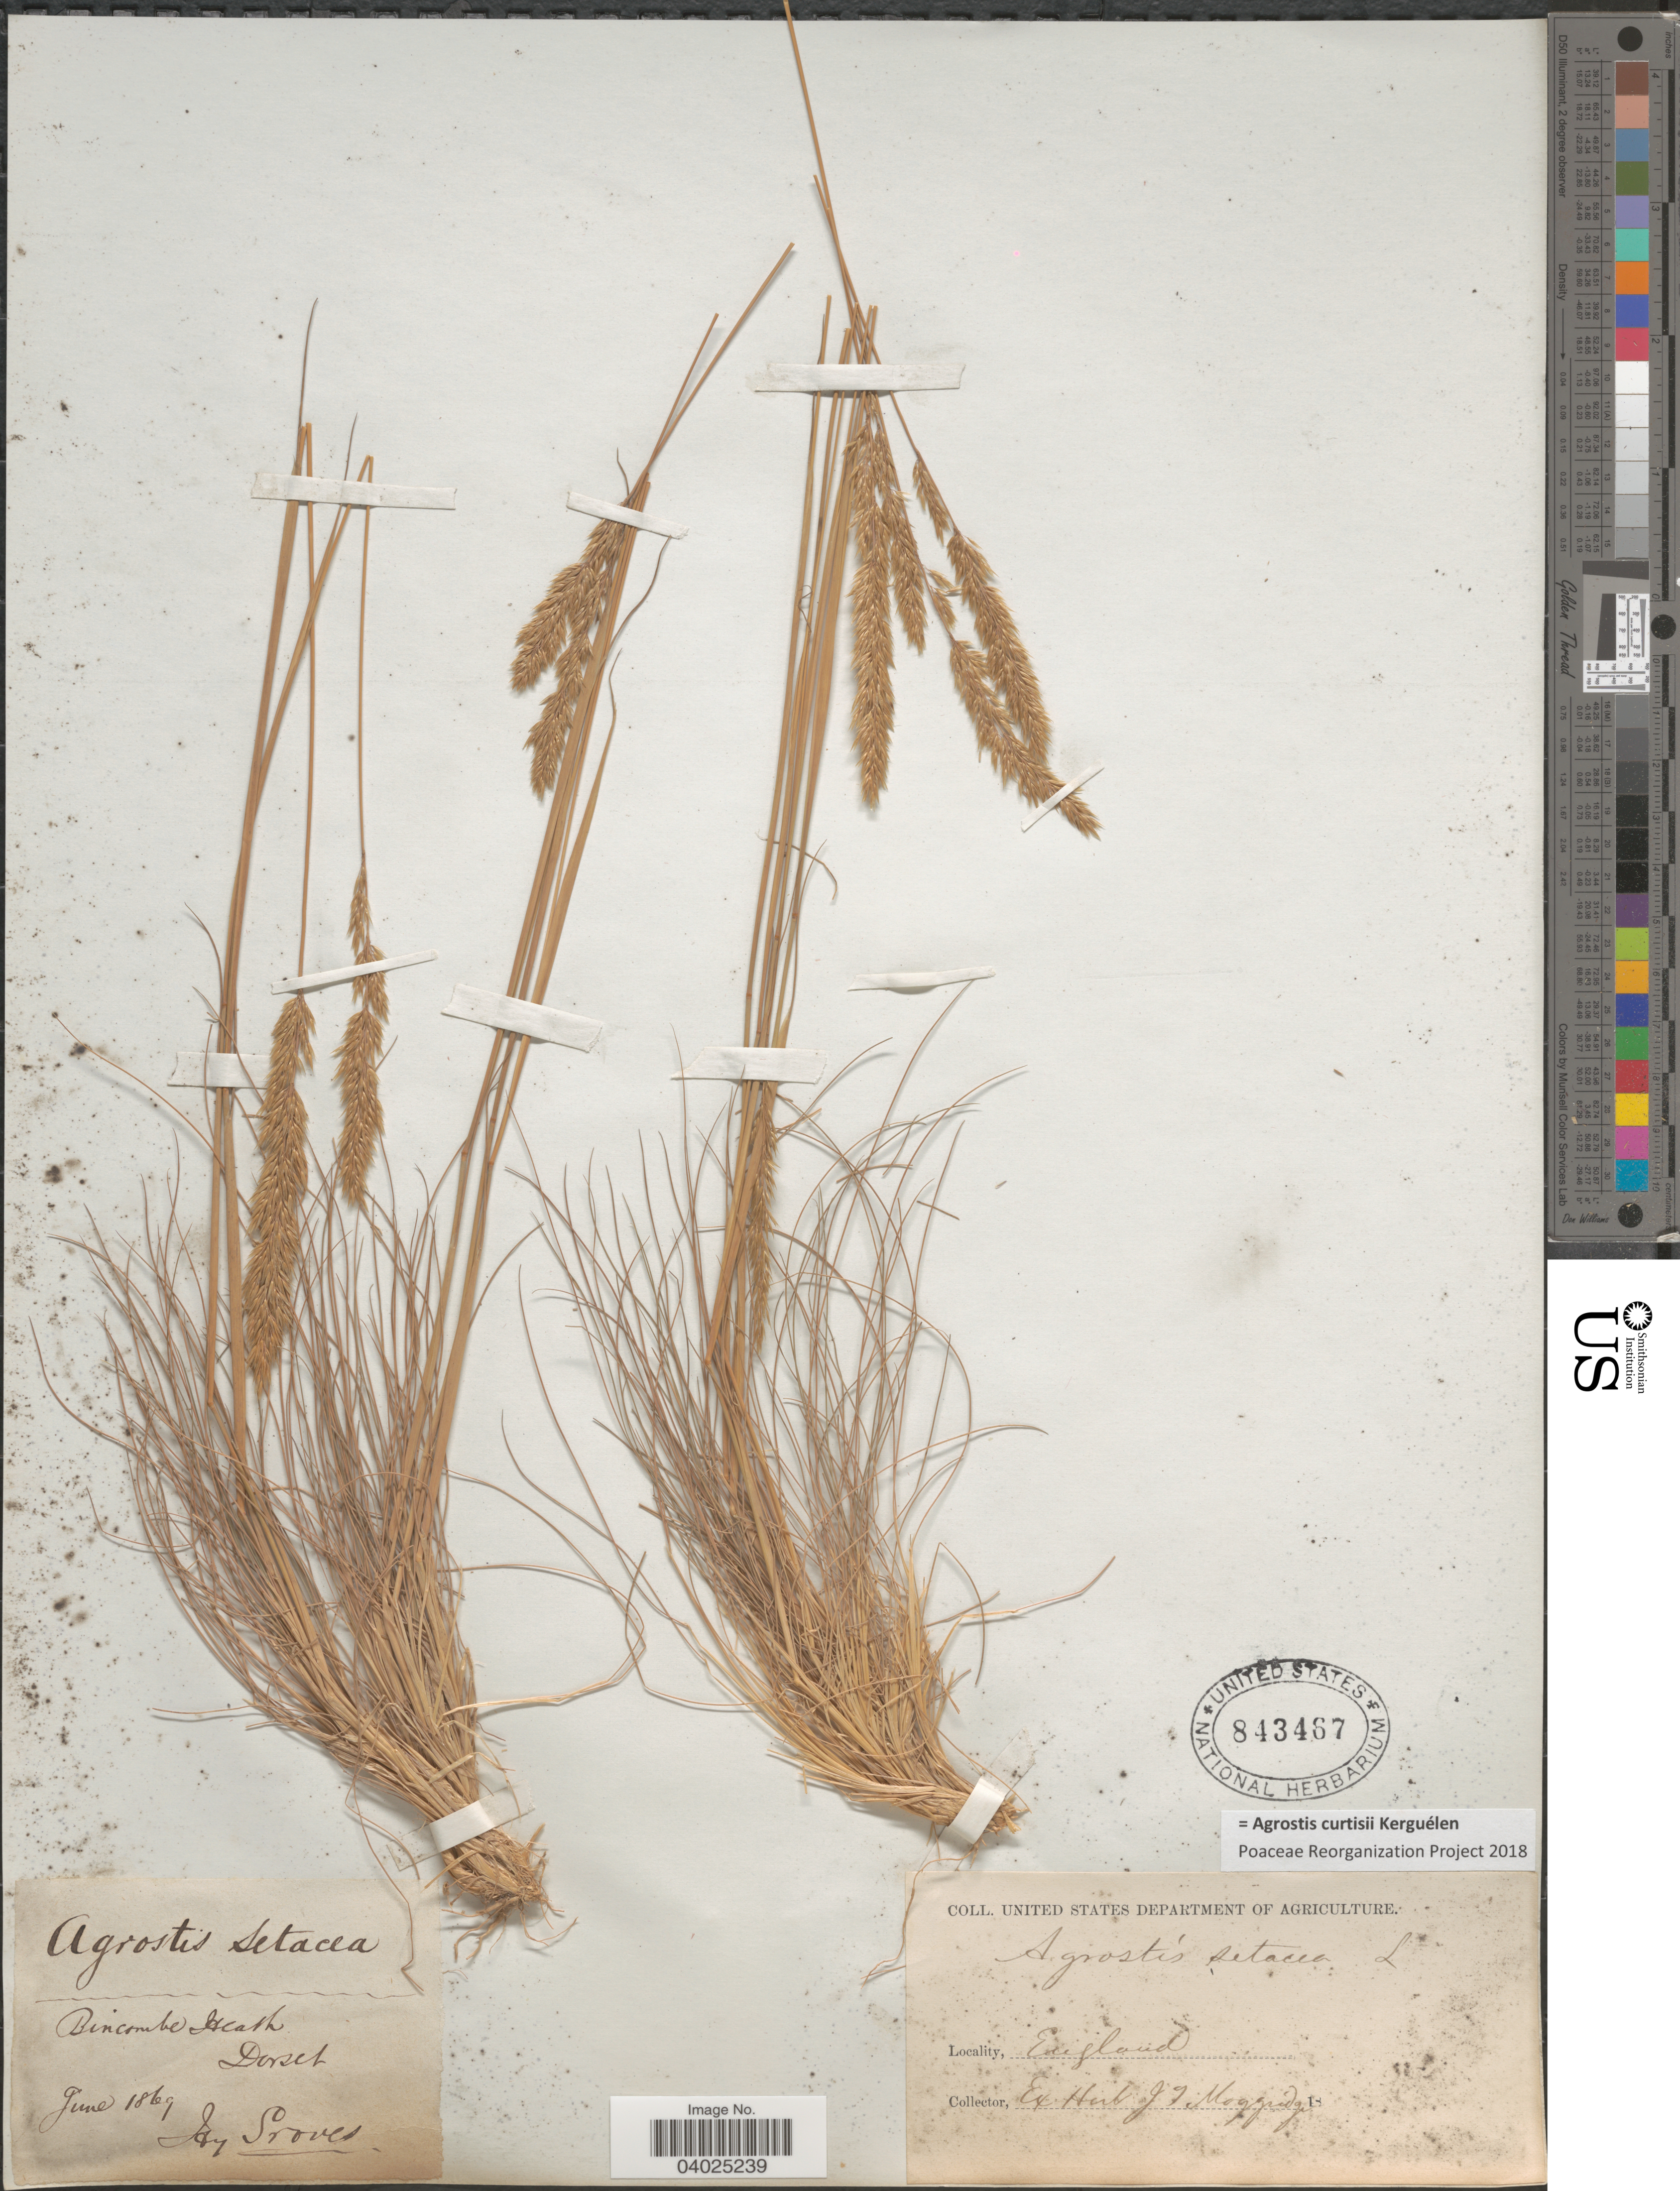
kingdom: Plantae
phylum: Tracheophyta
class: Liliopsida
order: Poales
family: Poaceae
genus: Alpagrostis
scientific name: Alpagrostis curtisii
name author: (Kerguélen) P.M. Peterson et al.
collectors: -. Groves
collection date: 1869-06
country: United Kingdom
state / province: England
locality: Bincombe Heath. Dorset.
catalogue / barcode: US 843467